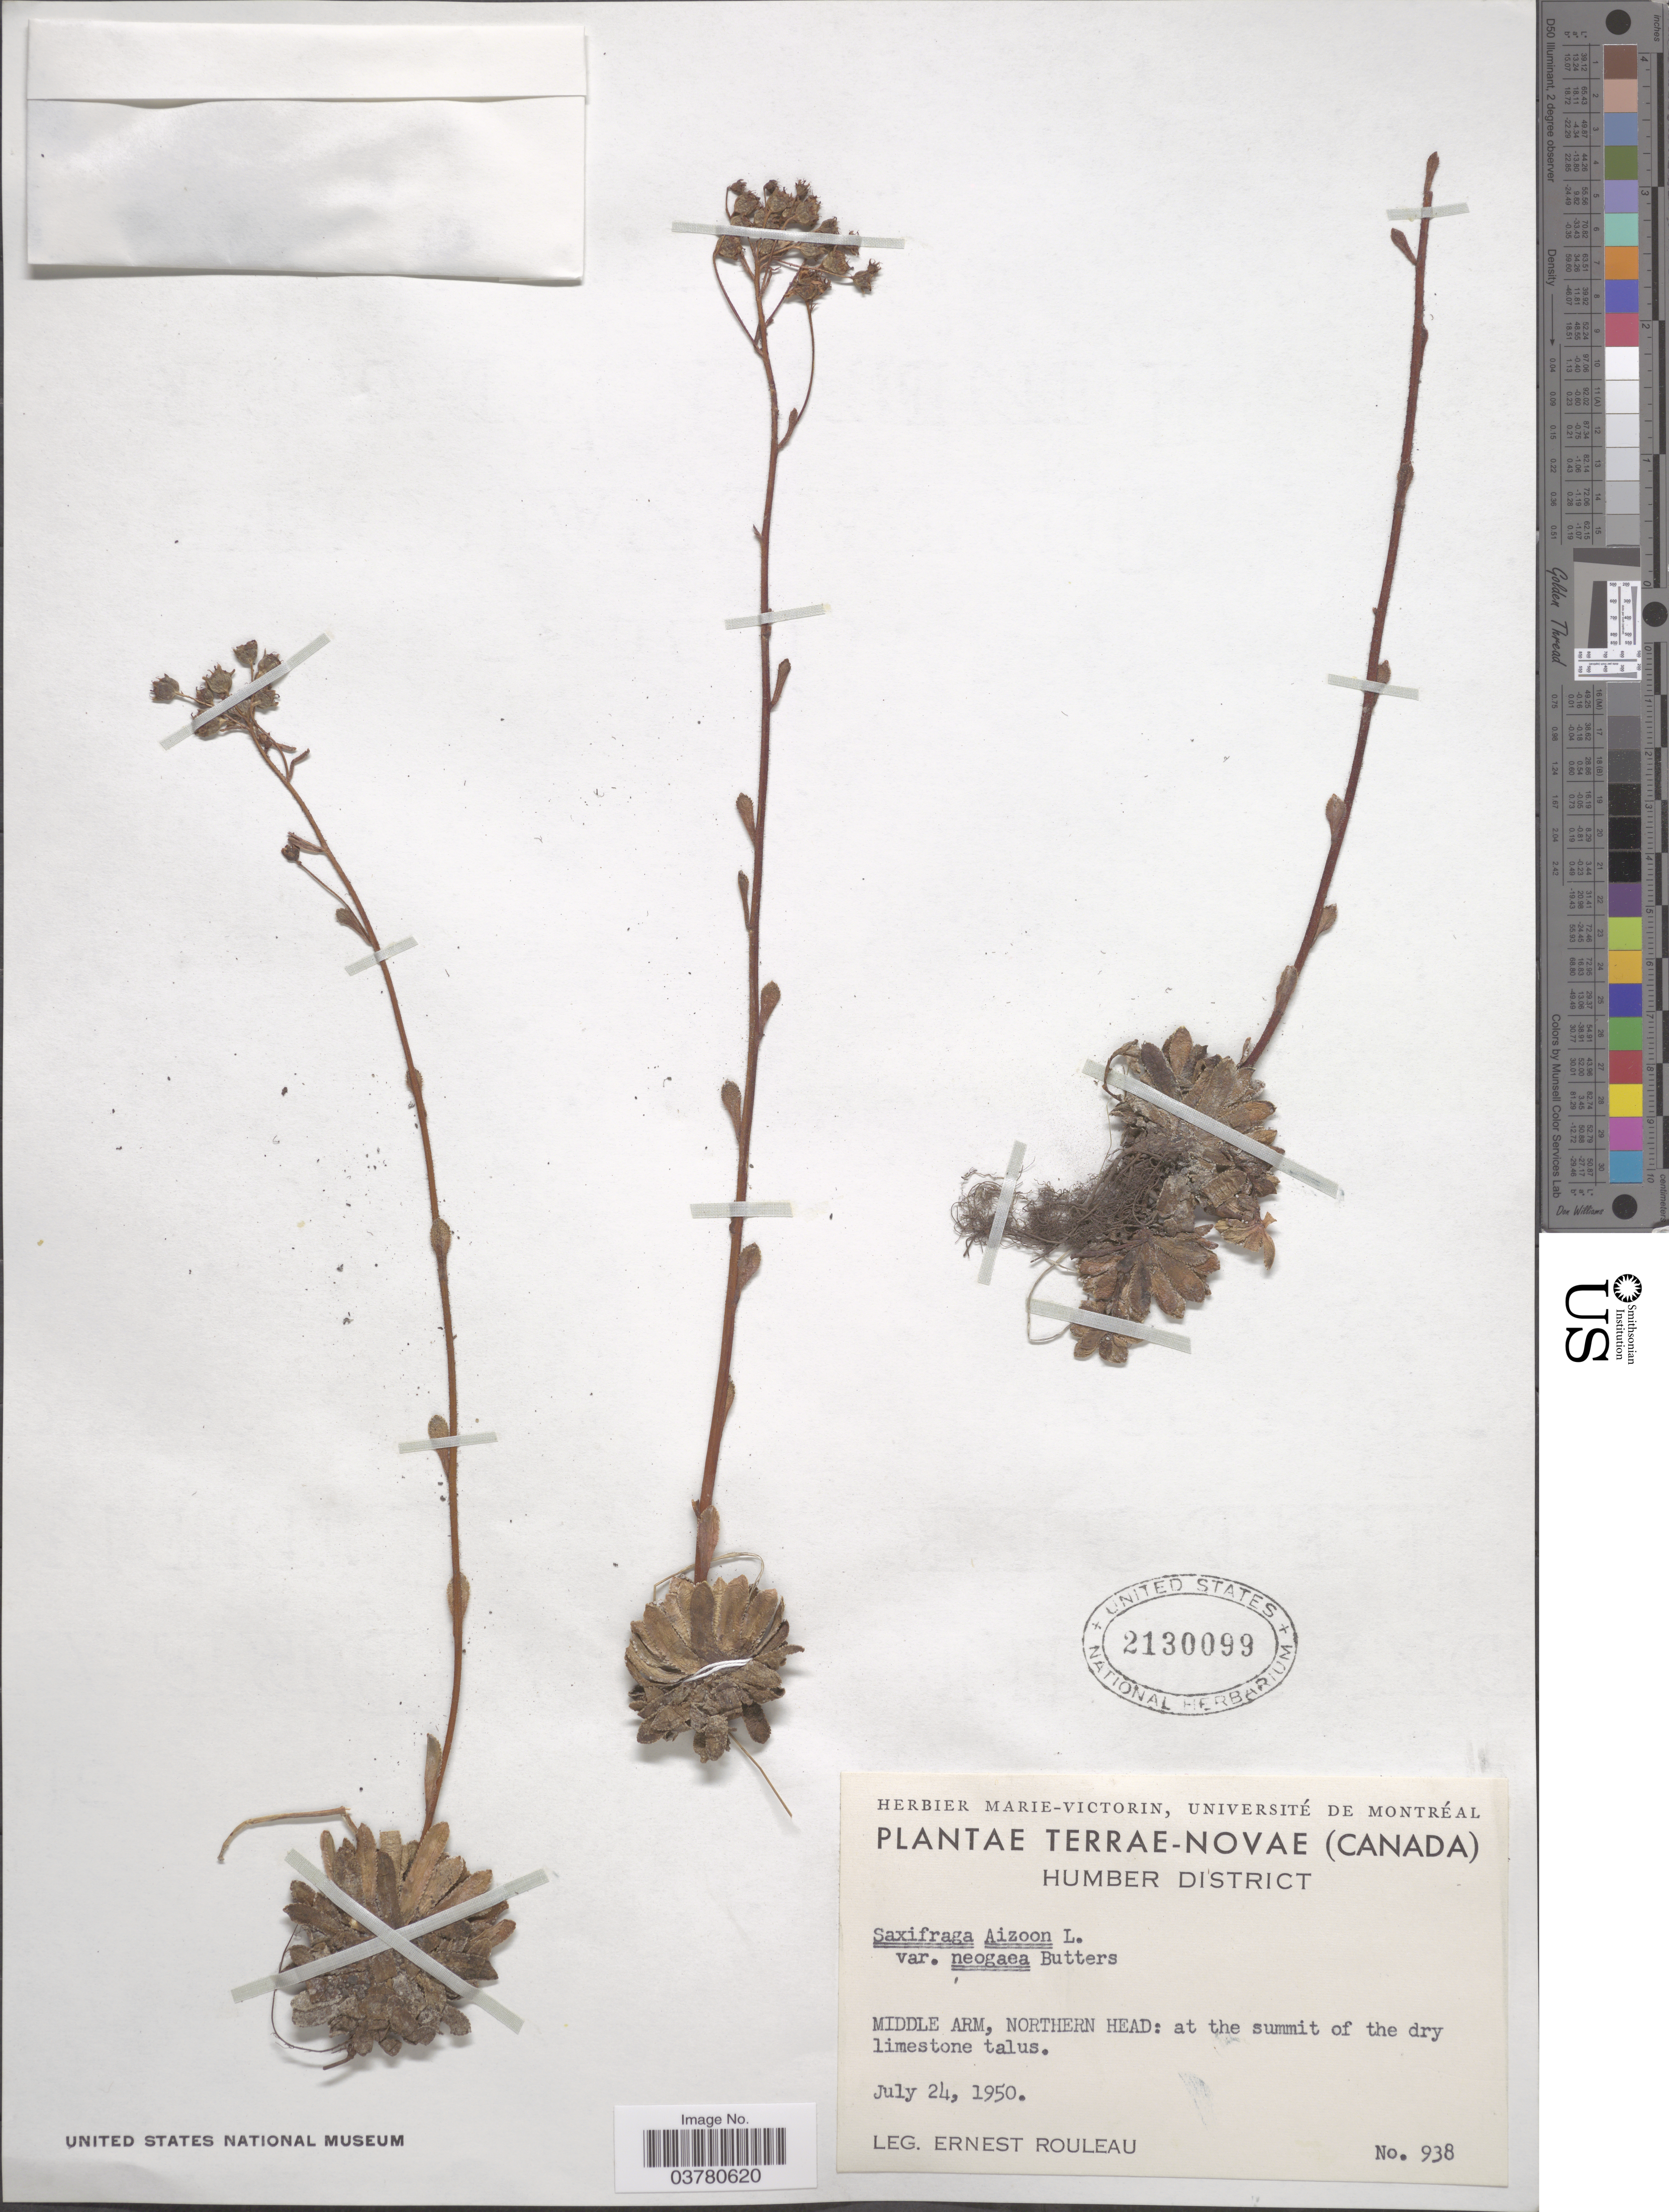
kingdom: Plantae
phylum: Tracheophyta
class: Magnoliopsida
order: Saxifragales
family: Saxifragaceae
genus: Saxifraga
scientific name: Saxifraga paniculata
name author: Mill.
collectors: J. Rouleau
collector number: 938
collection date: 1950-07-24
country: Canada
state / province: Newfoundland and Labrador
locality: Terrae-Novae. Humber District. Middle Arm, Northern Head.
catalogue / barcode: US 2130099